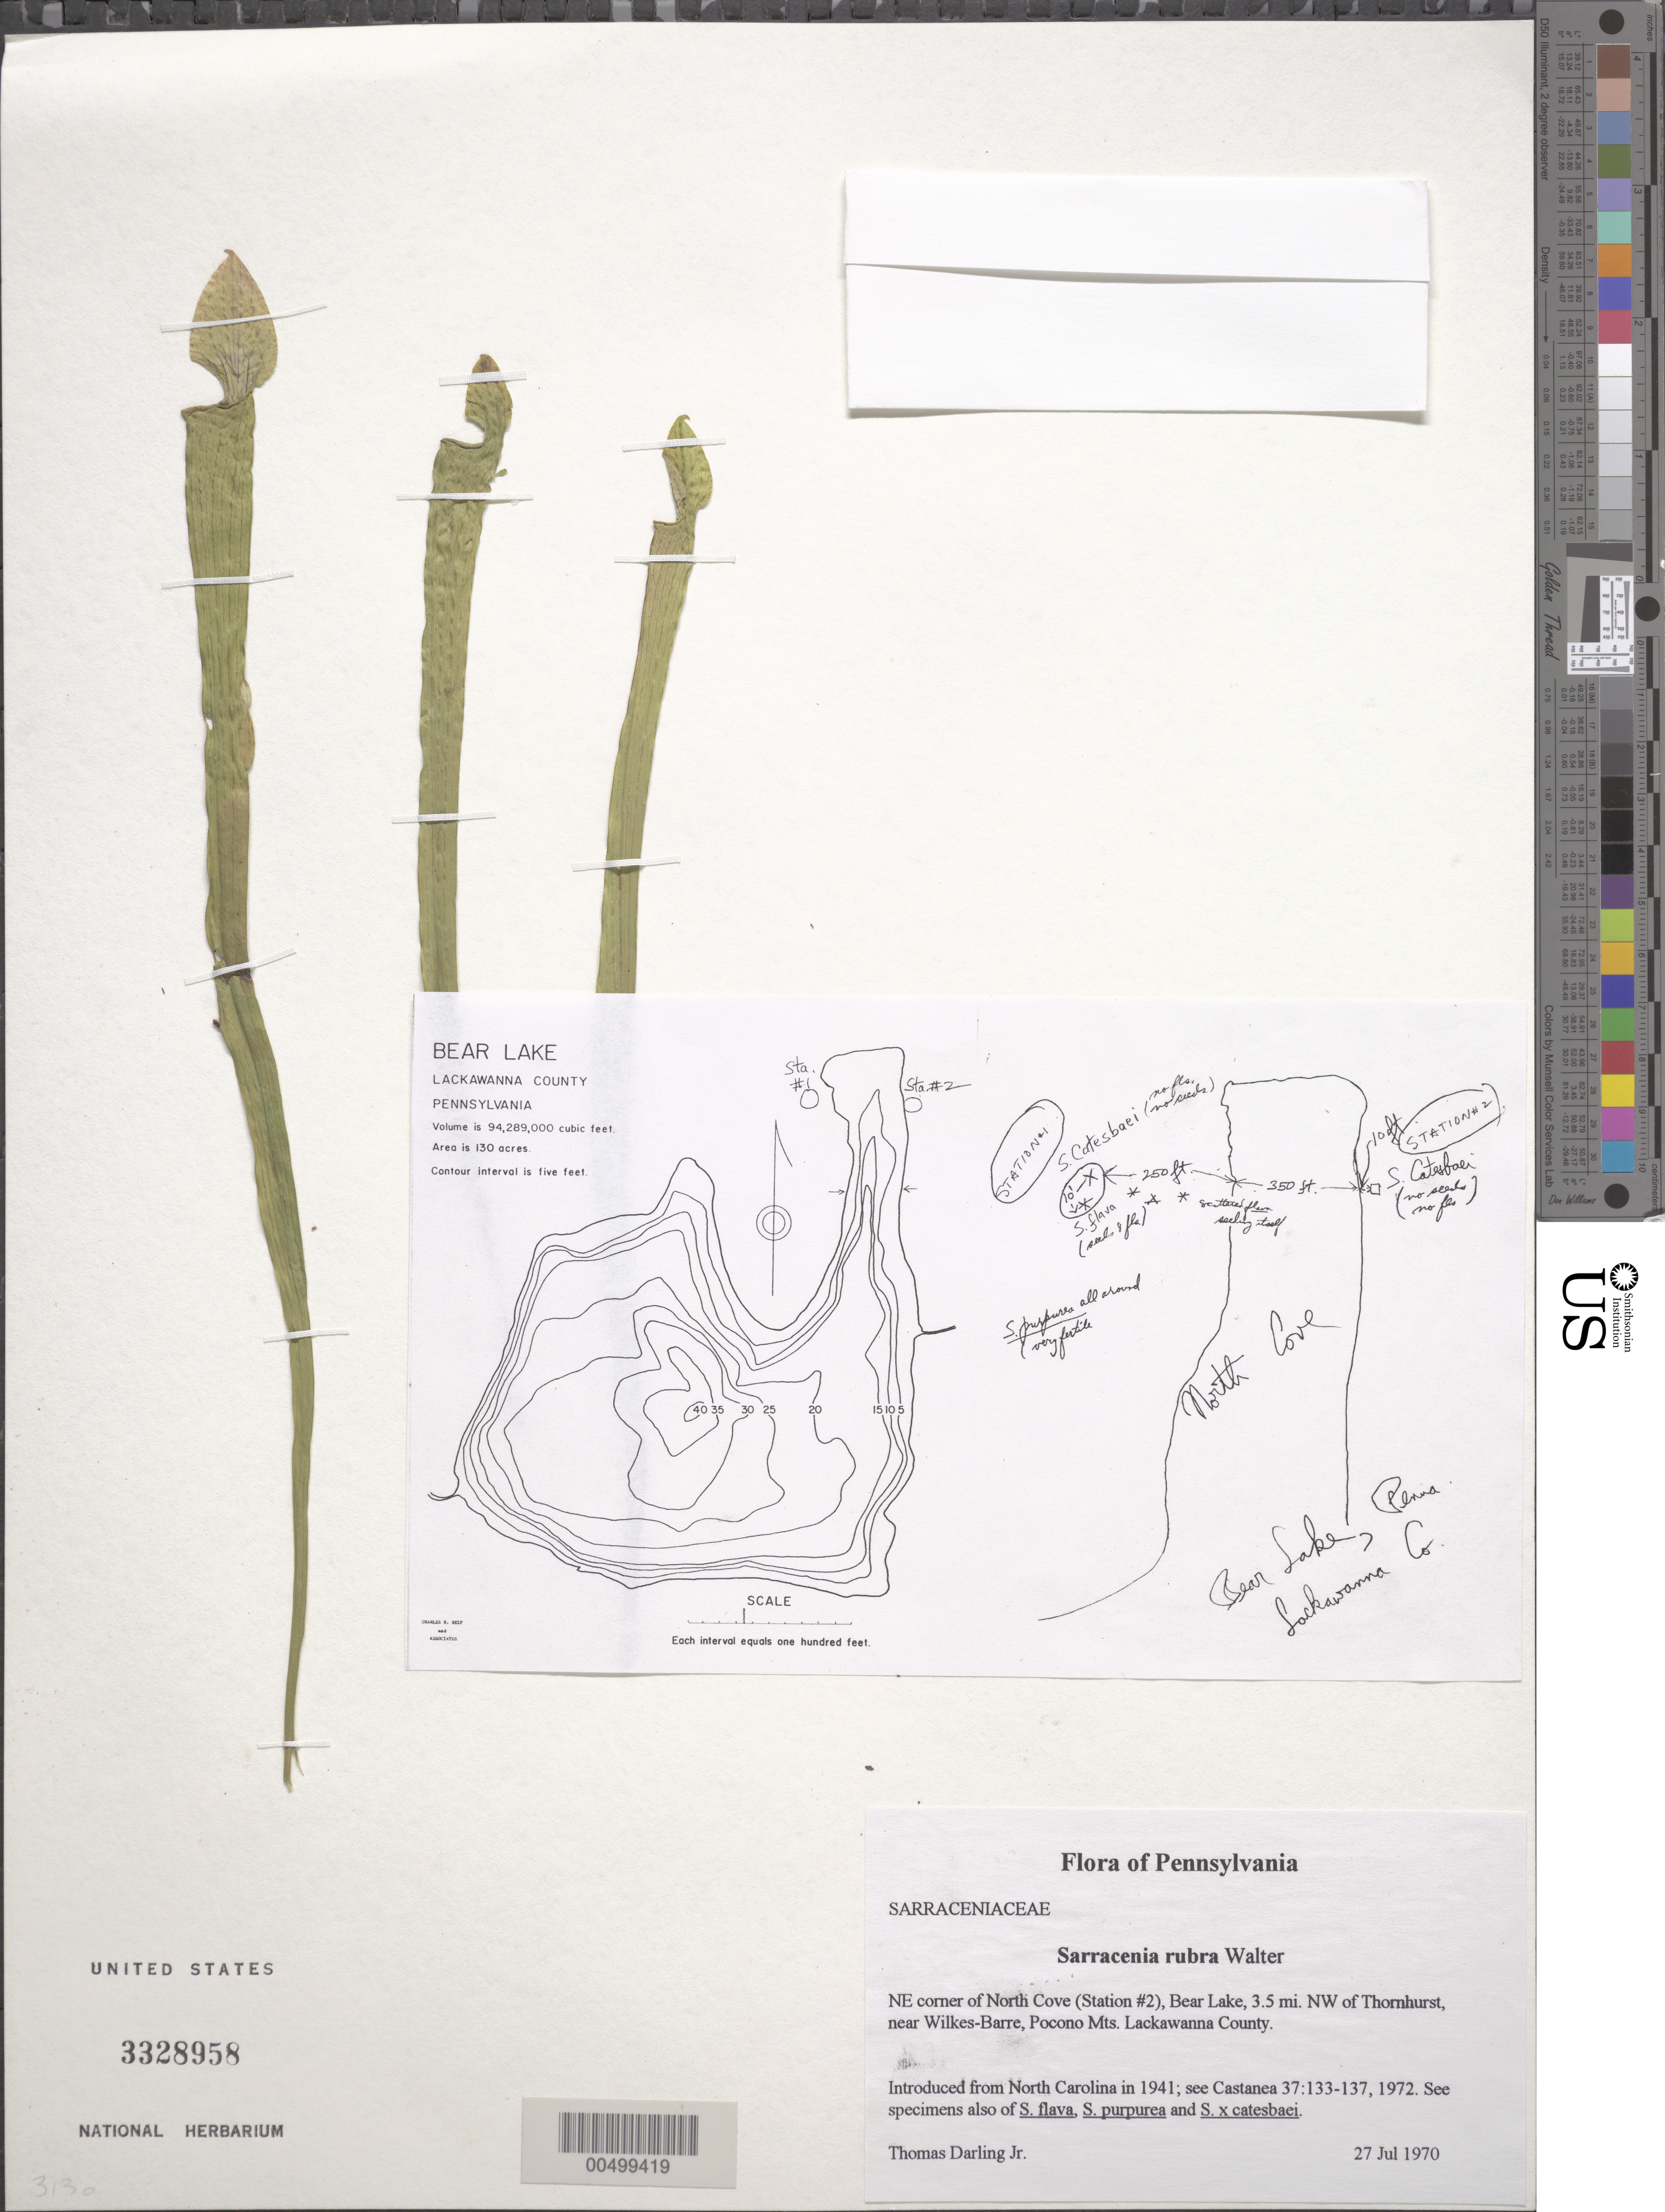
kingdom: Plantae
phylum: Tracheophyta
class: Magnoliopsida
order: Ericales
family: Sarraceniaceae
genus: Sarracenia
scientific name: Sarracenia rubra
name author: Walter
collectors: T. Darling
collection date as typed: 27 Jul 1970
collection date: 1970-07-27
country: United States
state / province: Pennsylvania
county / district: Lackawanna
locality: NE corner of North Cove (Station #2), Bear Lake, 3.5 mi. NW of Thornhurst, near Wilkes-Barre, Pocono Mts.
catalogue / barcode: US 3328958